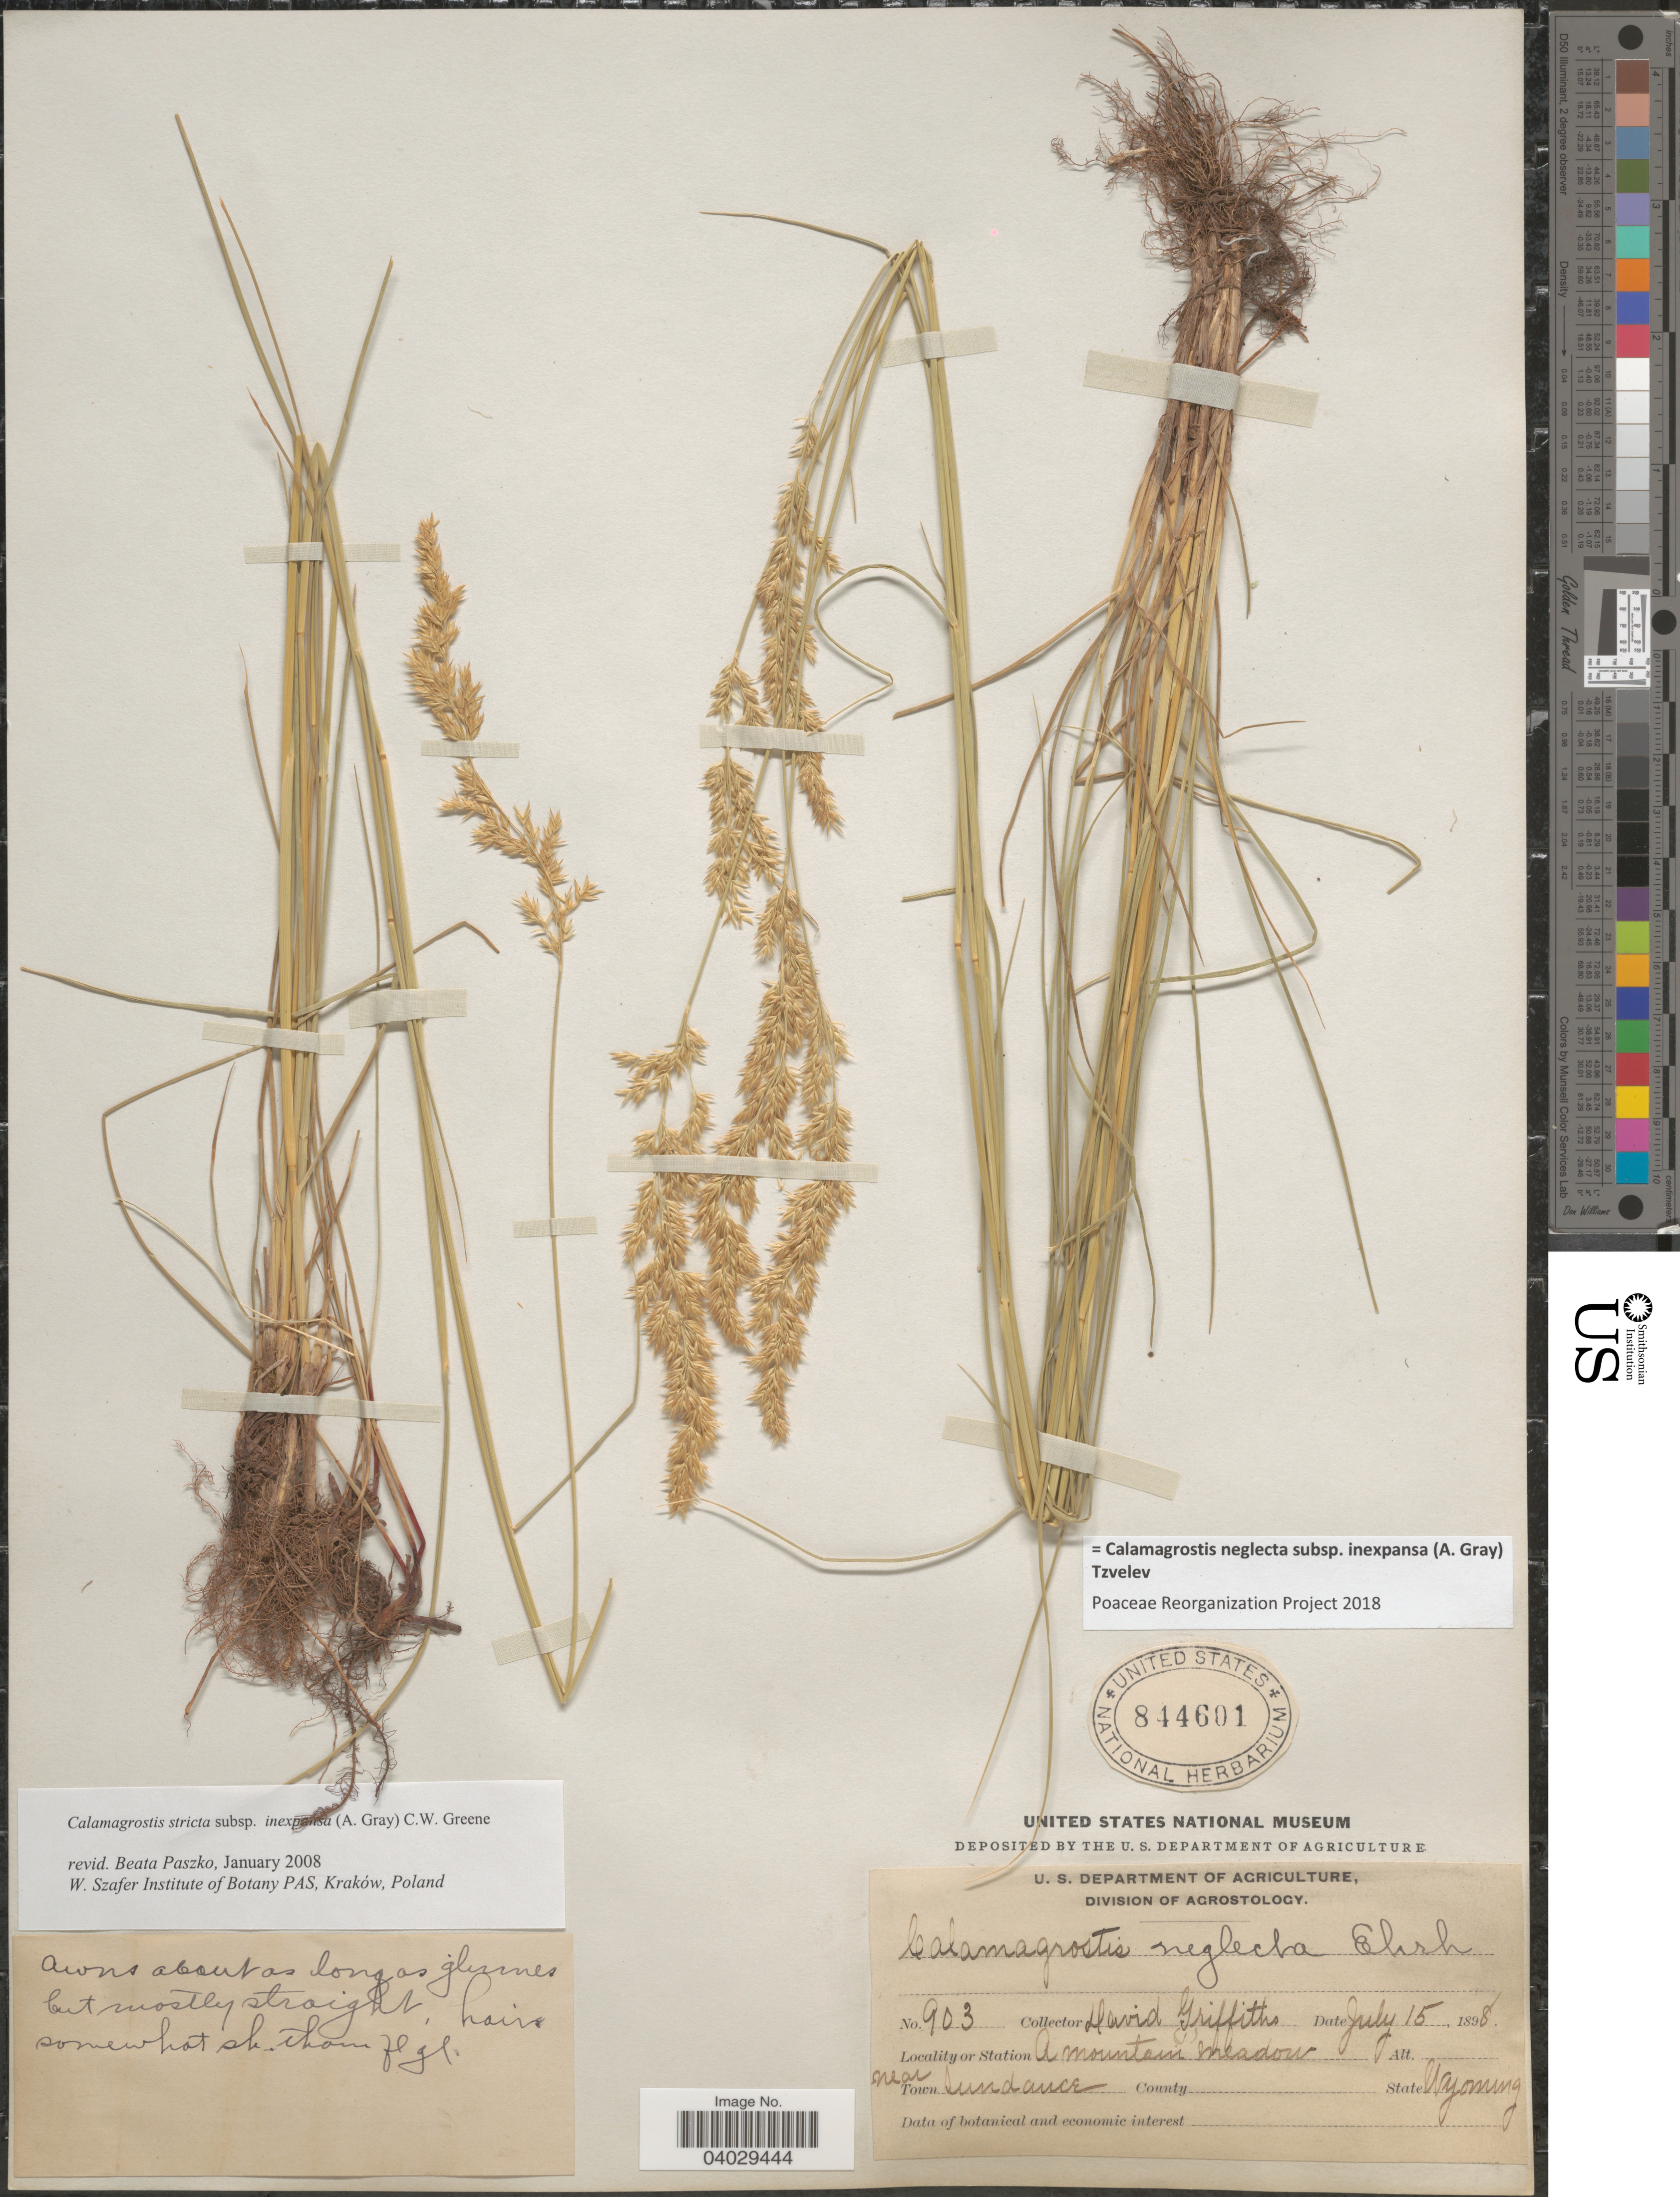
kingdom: Plantae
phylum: Tracheophyta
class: Liliopsida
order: Poales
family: Poaceae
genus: Calamagrostis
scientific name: Calamagrostis neglecta subsp. inexpansa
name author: (A. Gray) Tzvelev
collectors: D. Griffiths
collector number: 903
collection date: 1898-07-15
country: United States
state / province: Wyoming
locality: Station A mountain meadow near Town Sundance.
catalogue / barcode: US 844601